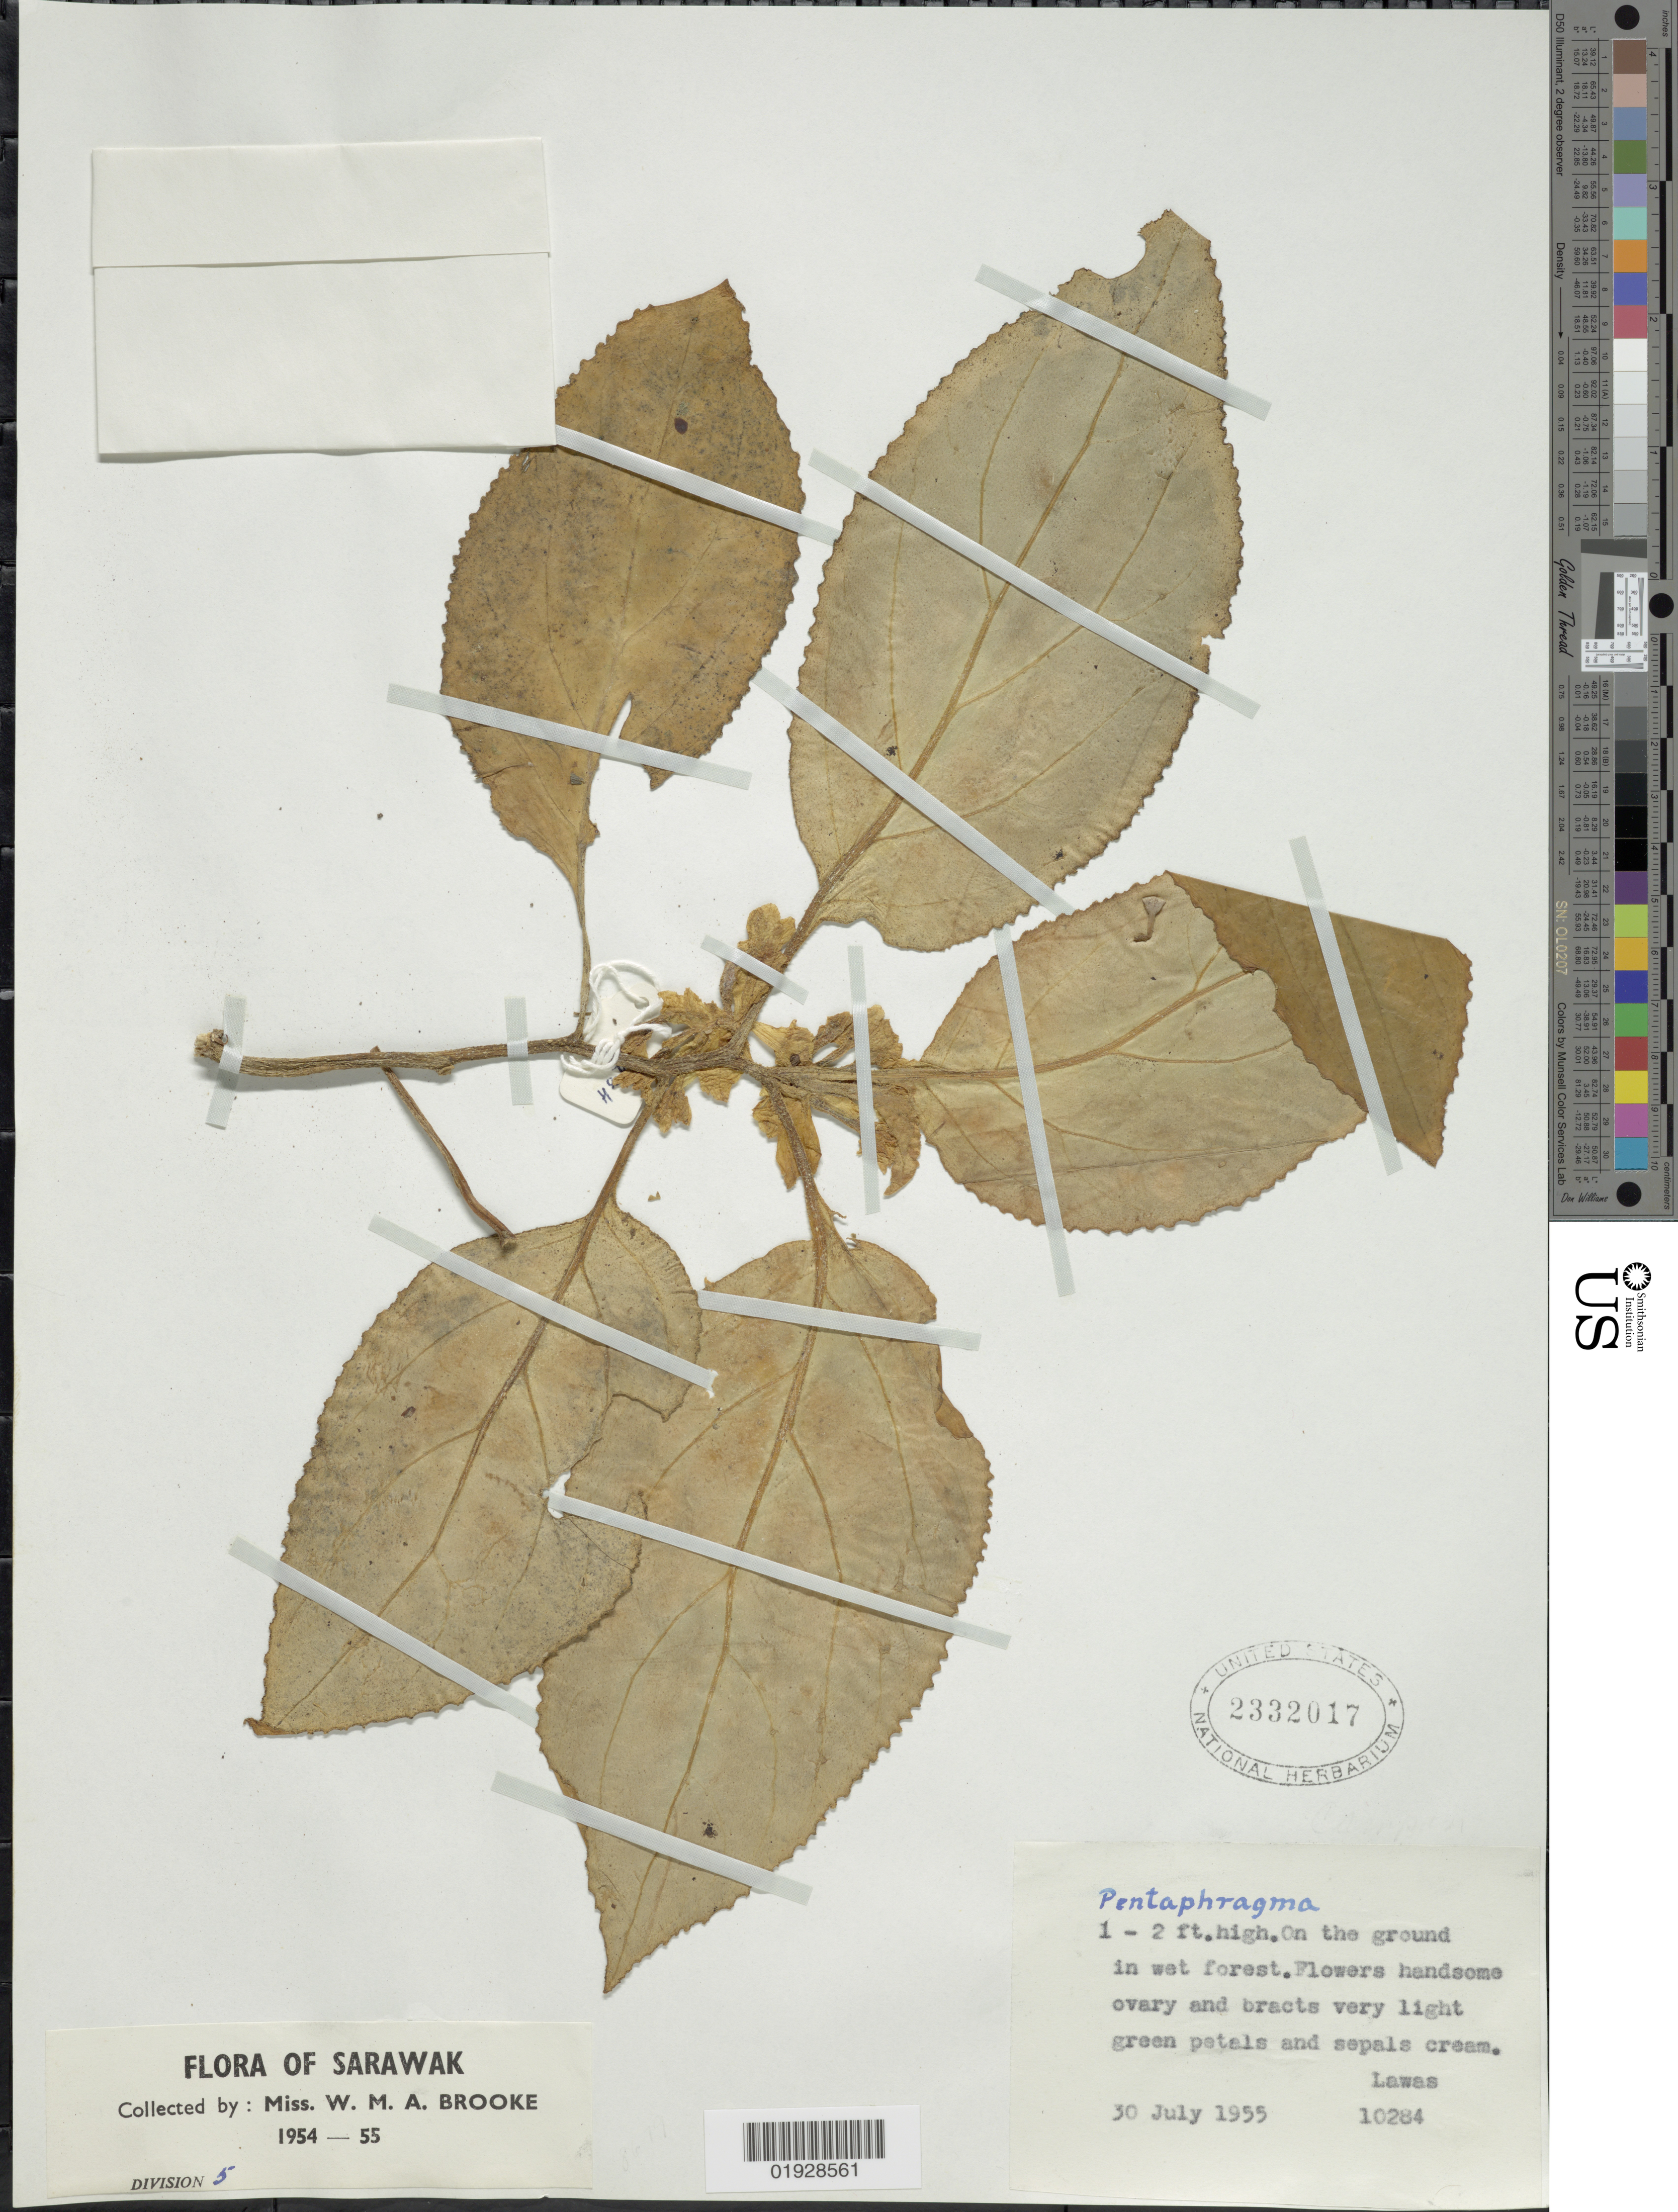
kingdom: Plantae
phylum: Tracheophyta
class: Magnoliopsida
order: Asterales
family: Pentaphragmataceae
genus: Pentaphragma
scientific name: Pentaphragma sp.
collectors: W. Brooke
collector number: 10284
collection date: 1955-07-30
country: Malaysia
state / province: Sarawak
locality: Division 5. Lawas.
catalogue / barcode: US 2332017